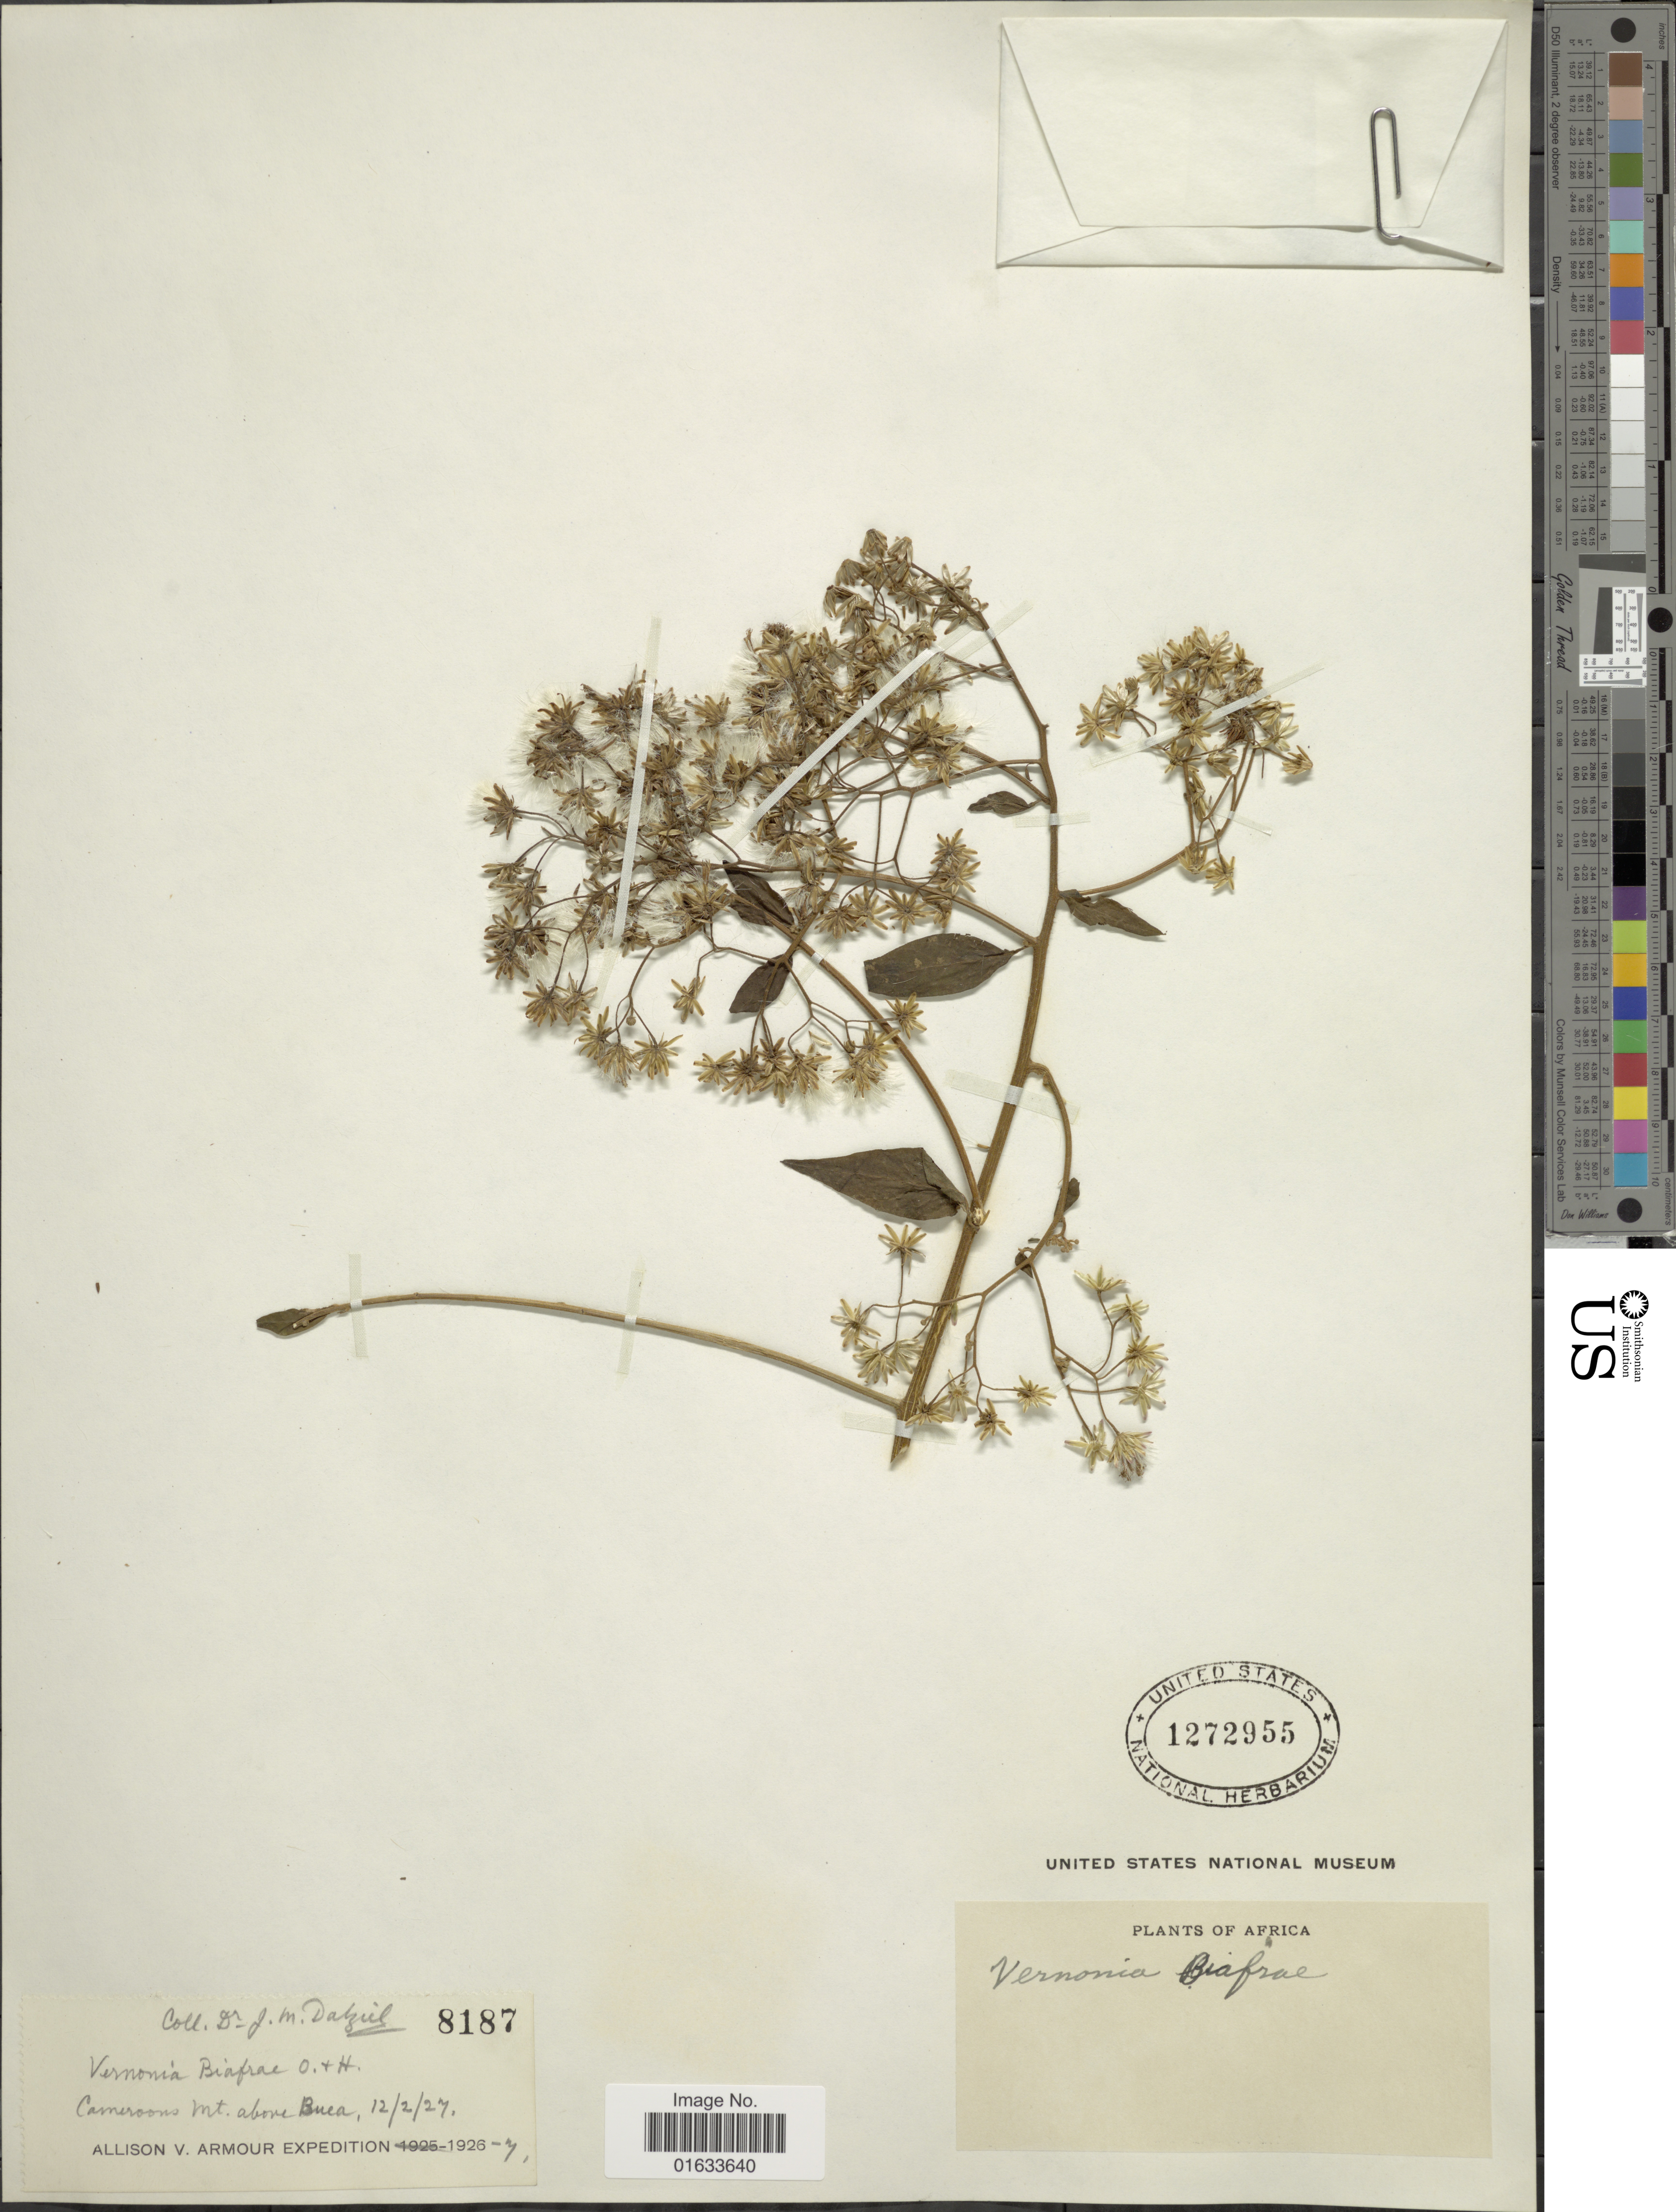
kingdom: Plantae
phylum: Tracheophyta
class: Magnoliopsida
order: Asterales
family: Asteraceae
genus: Distephanus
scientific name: Distephanus biafrae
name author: (Oliv. & Hiern) H. Rob.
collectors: J. Dalziel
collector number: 8187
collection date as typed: Transcribed d/m/y: 12/2/27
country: Cameroon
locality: Cameroons Mt. above Nuea.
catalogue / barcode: US 1272955